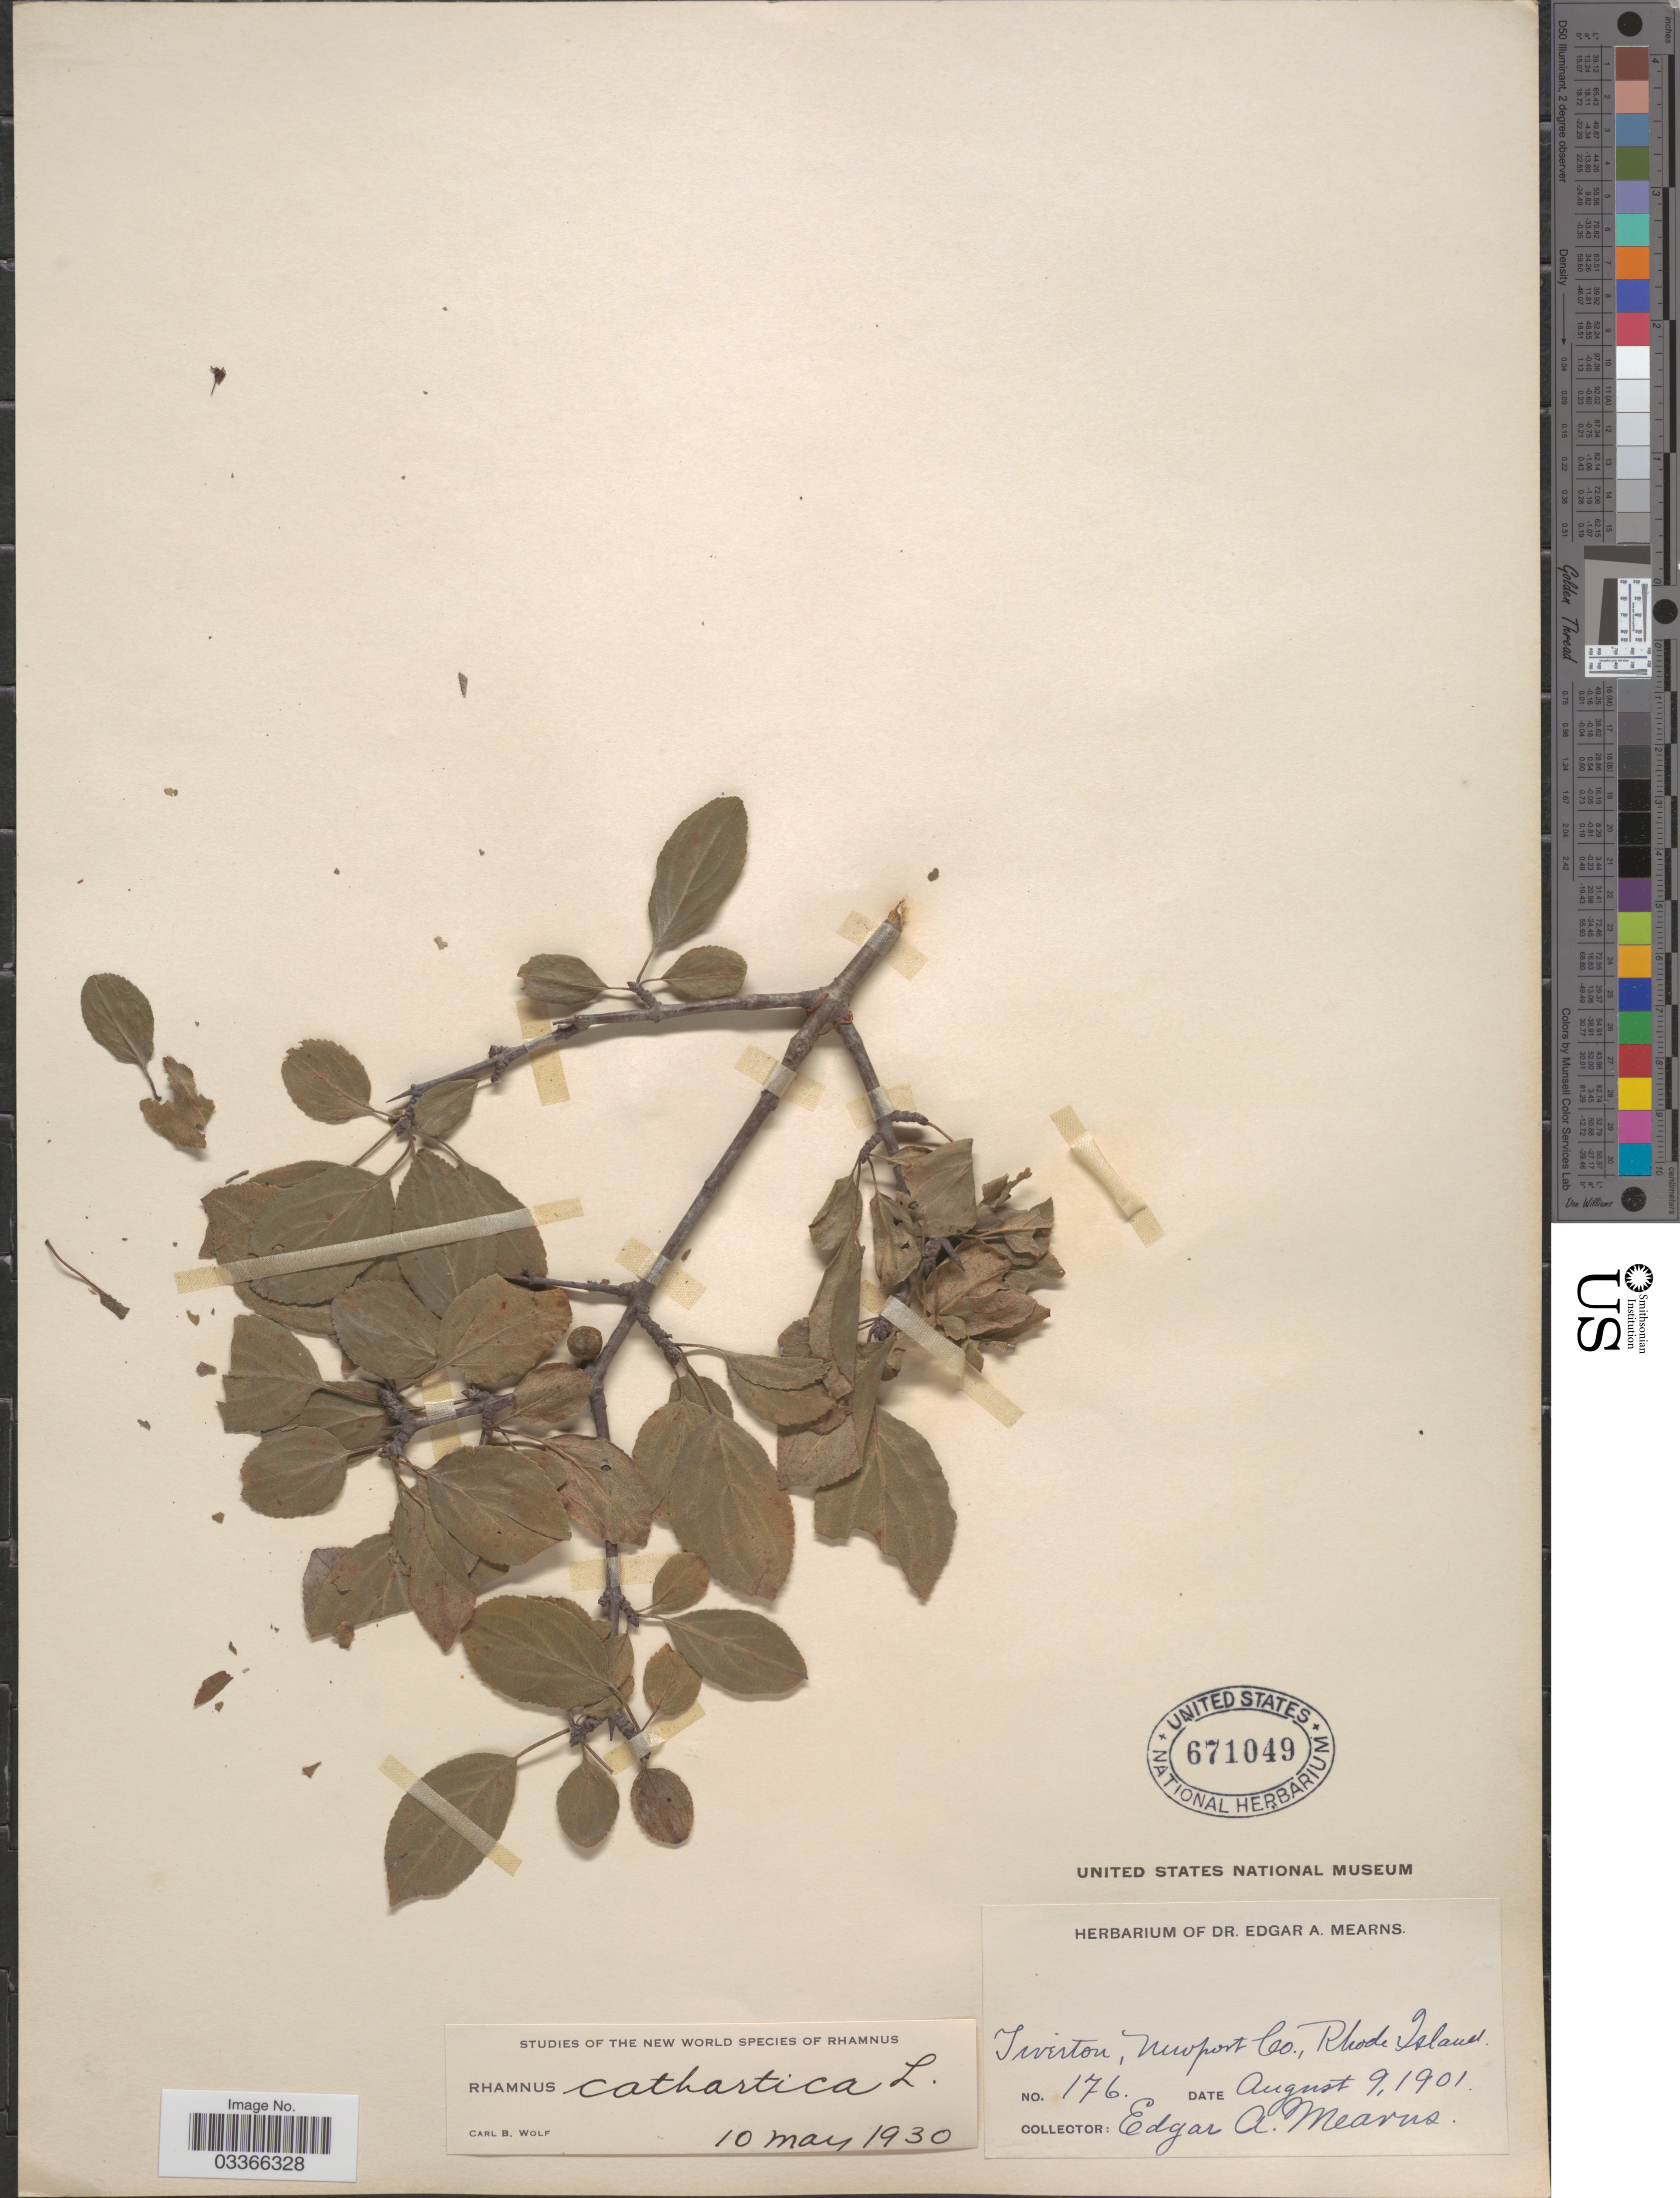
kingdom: Plantae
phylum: Tracheophyta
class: Magnoliopsida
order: Rosales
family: Rhamnaceae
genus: Rhamnus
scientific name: Rhamnus cathartica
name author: L.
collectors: E. A. Mearns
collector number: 176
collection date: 1901-08-09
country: United States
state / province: Rhode Island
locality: Tiverton, Newport Co.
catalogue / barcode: US 671049